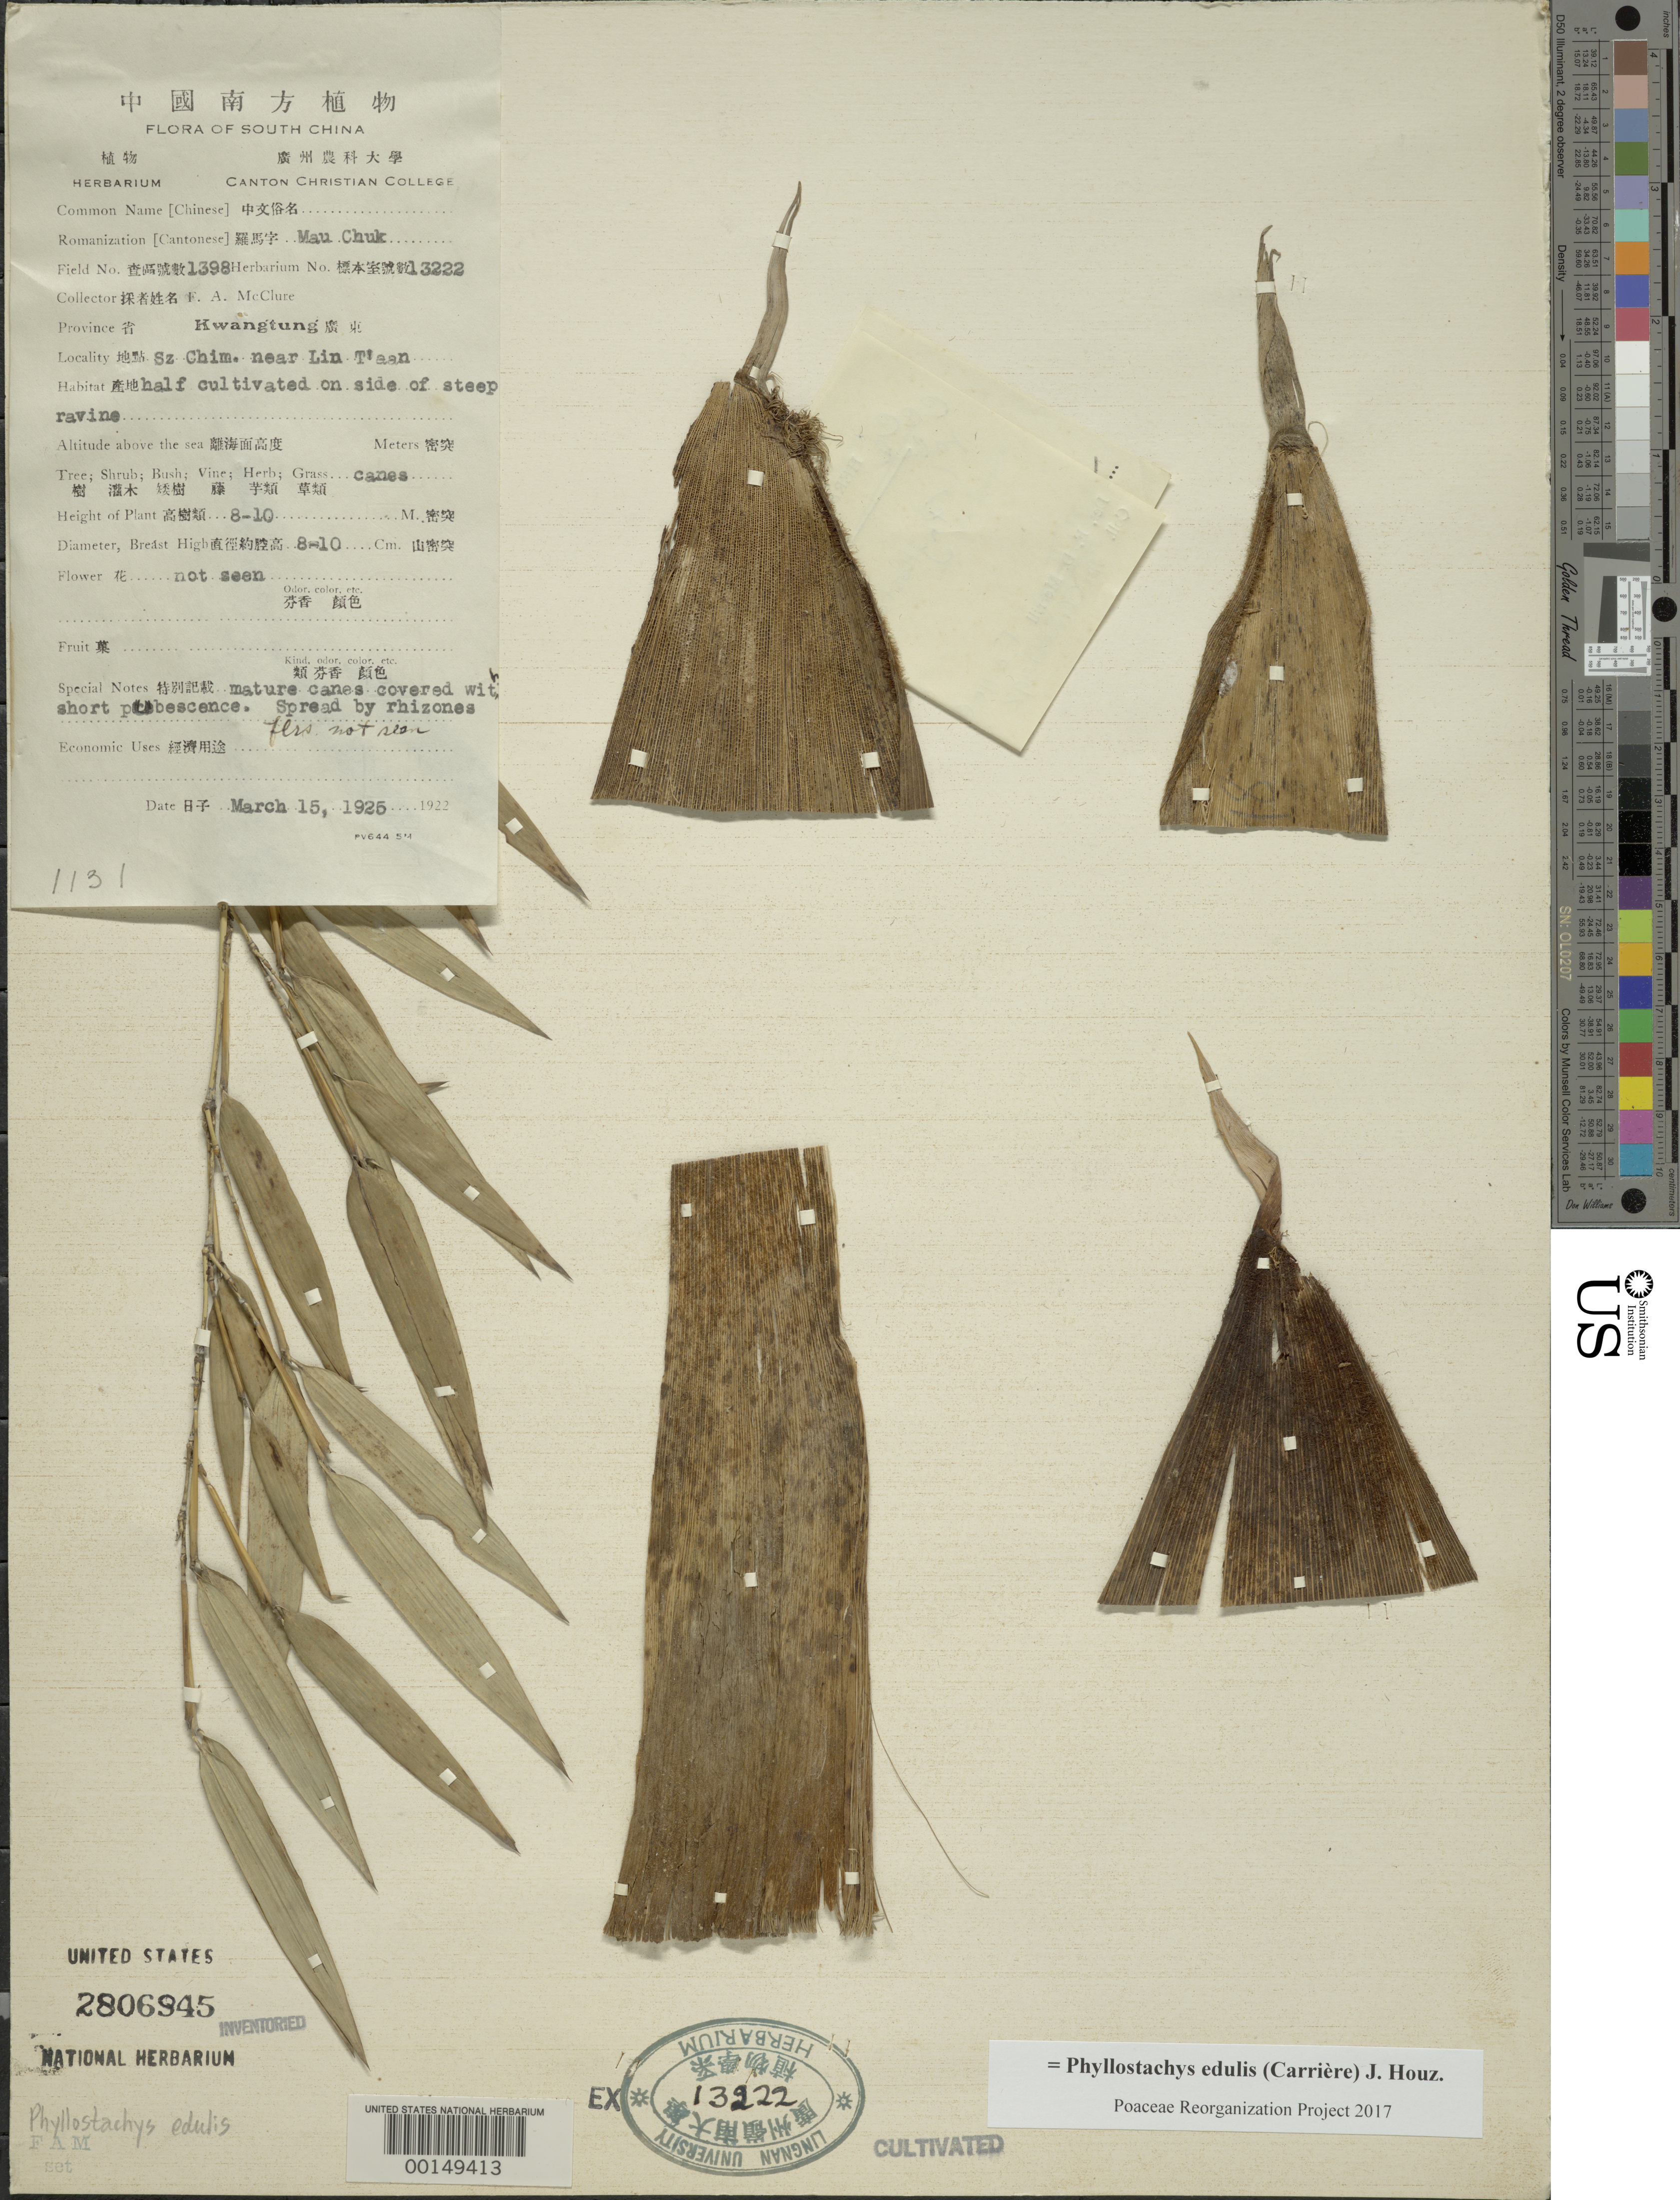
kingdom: Plantae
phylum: Tracheophyta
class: Liliopsida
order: Poales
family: Poaceae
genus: Phyllostachys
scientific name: Phyllostachys edulis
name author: (Carrière) J. Houz.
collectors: F. A. McClure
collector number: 1398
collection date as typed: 15 Mar 1925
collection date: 1925-03-15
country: China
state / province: Guangdong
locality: Sz chim., lin t'aan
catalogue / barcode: US 2806945